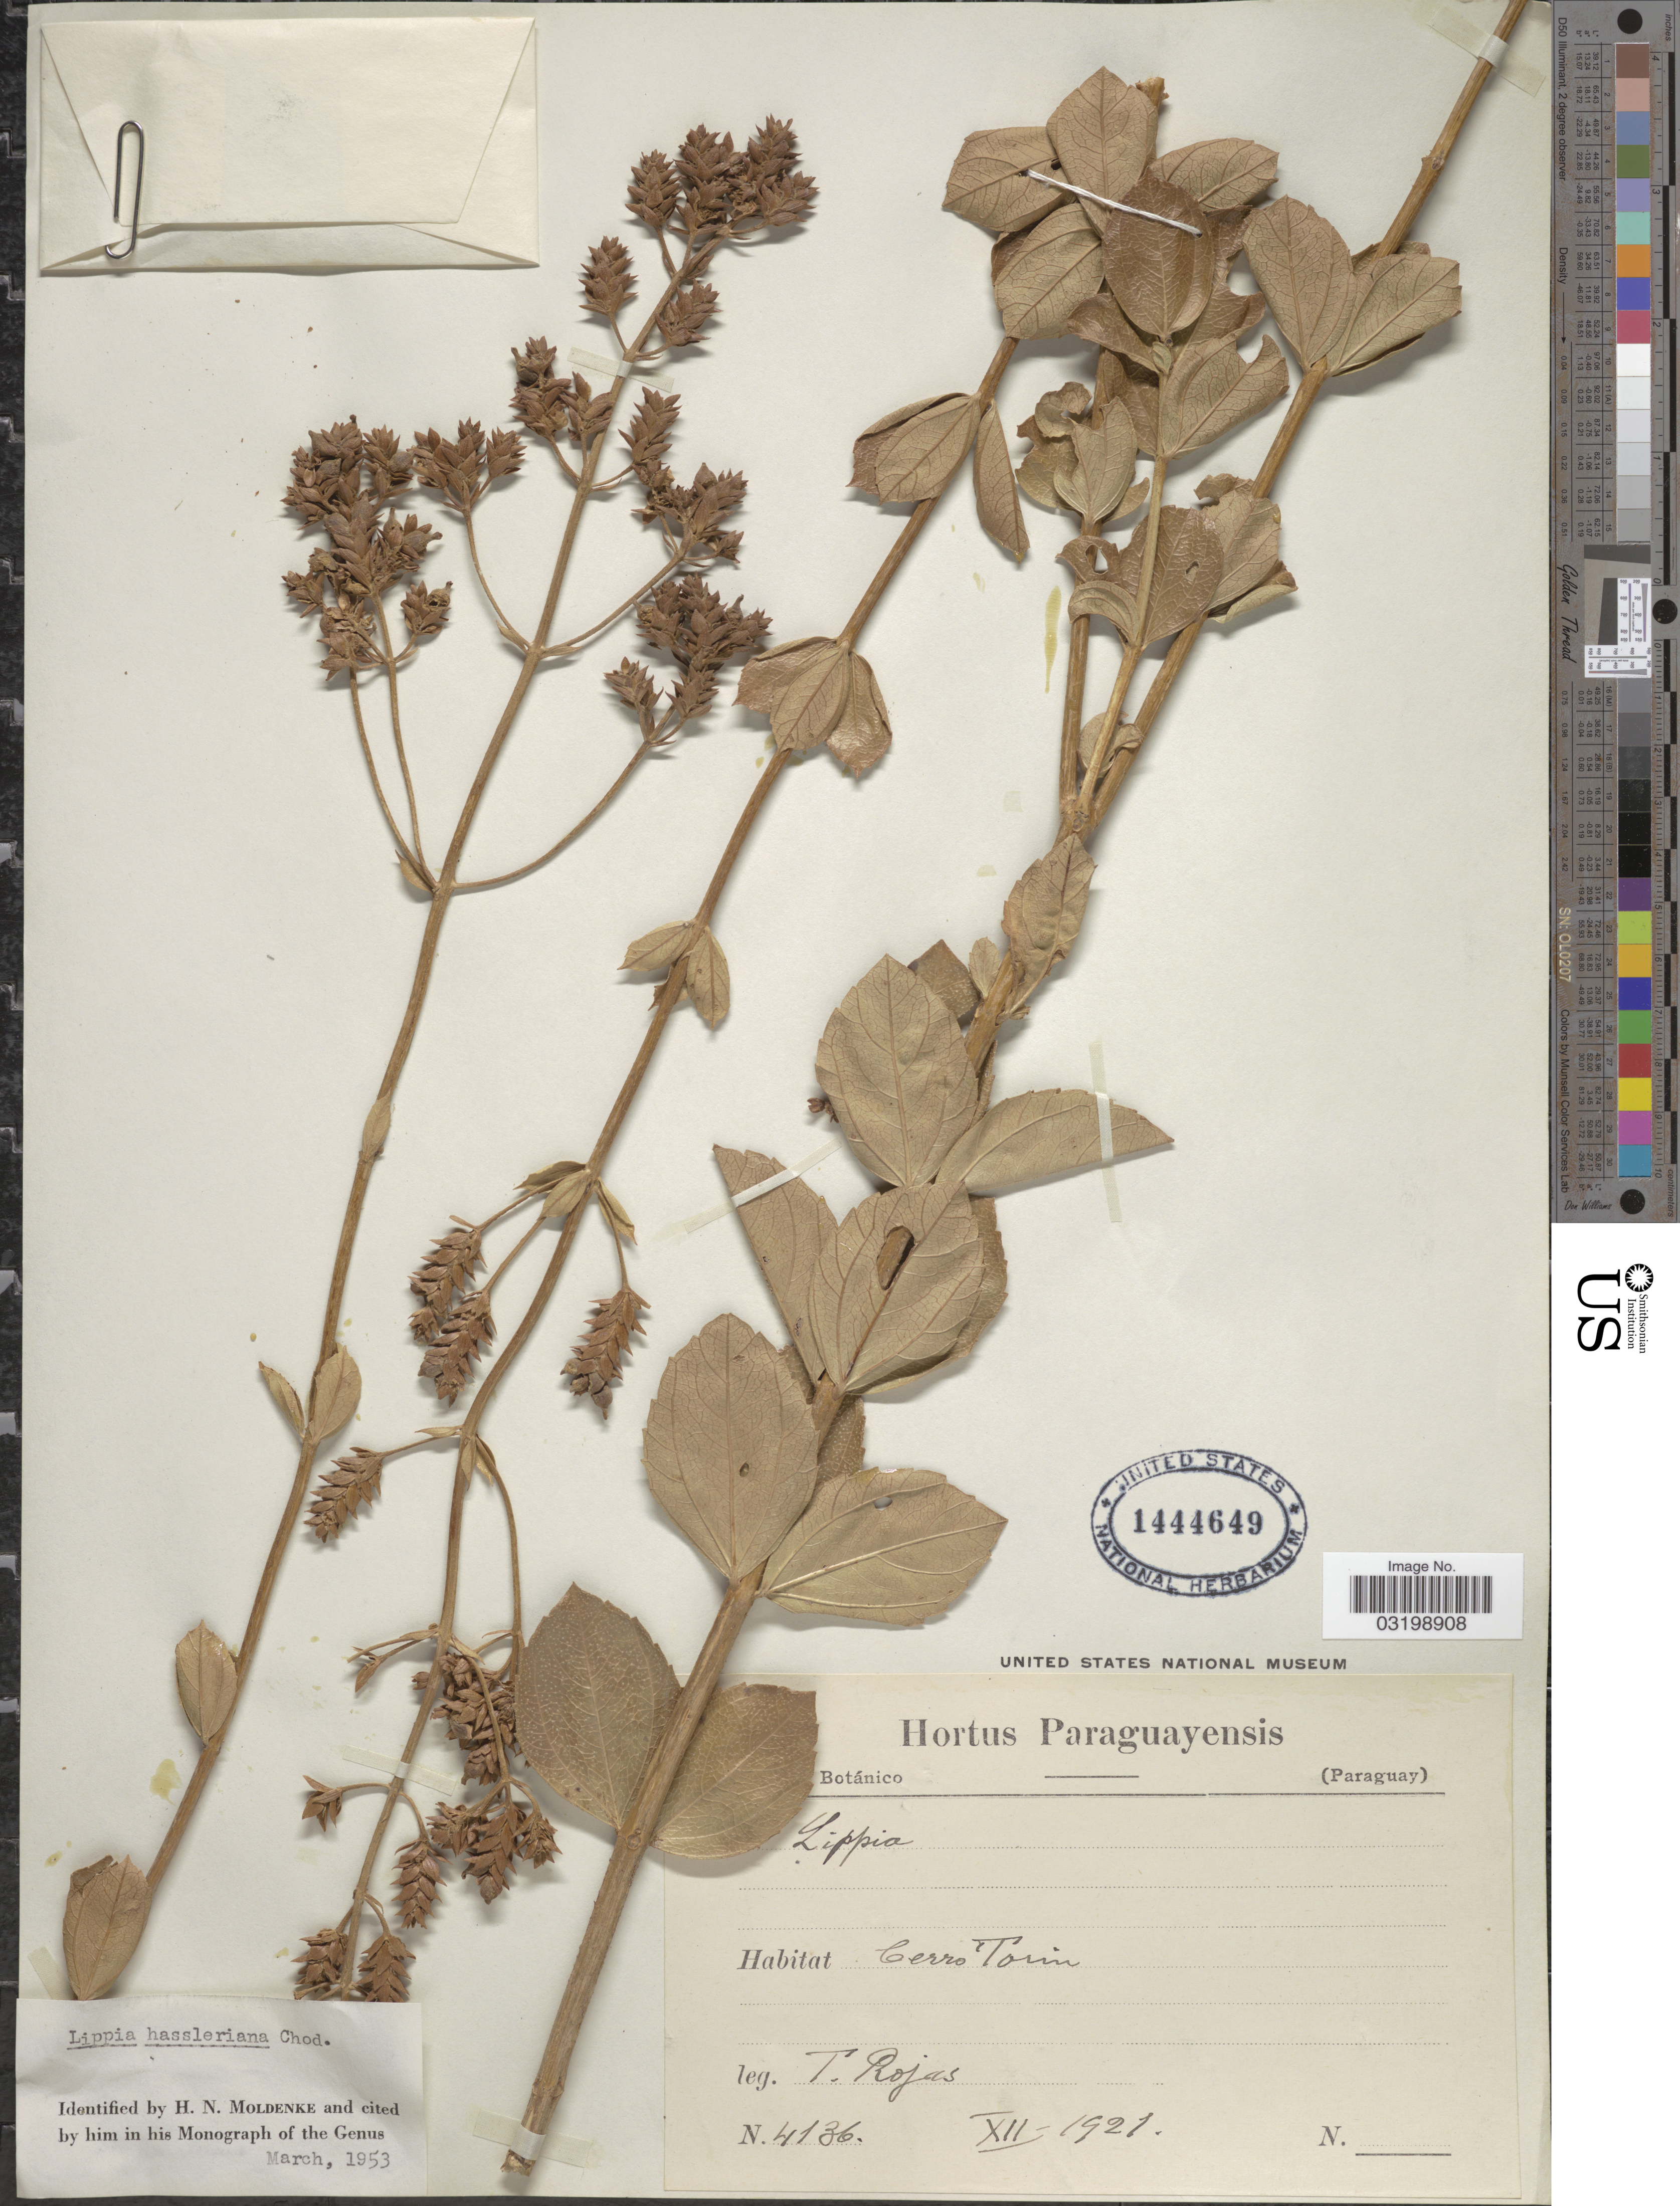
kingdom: Plantae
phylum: Tracheophyta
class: Magnoliopsida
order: Lamiales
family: Verbenaceae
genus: Lippia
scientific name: Lippia hassleriana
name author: Chodat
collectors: T. Rojas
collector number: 4136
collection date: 1921-12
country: Paraguay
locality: Cerro Torin.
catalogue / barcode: US 1444649